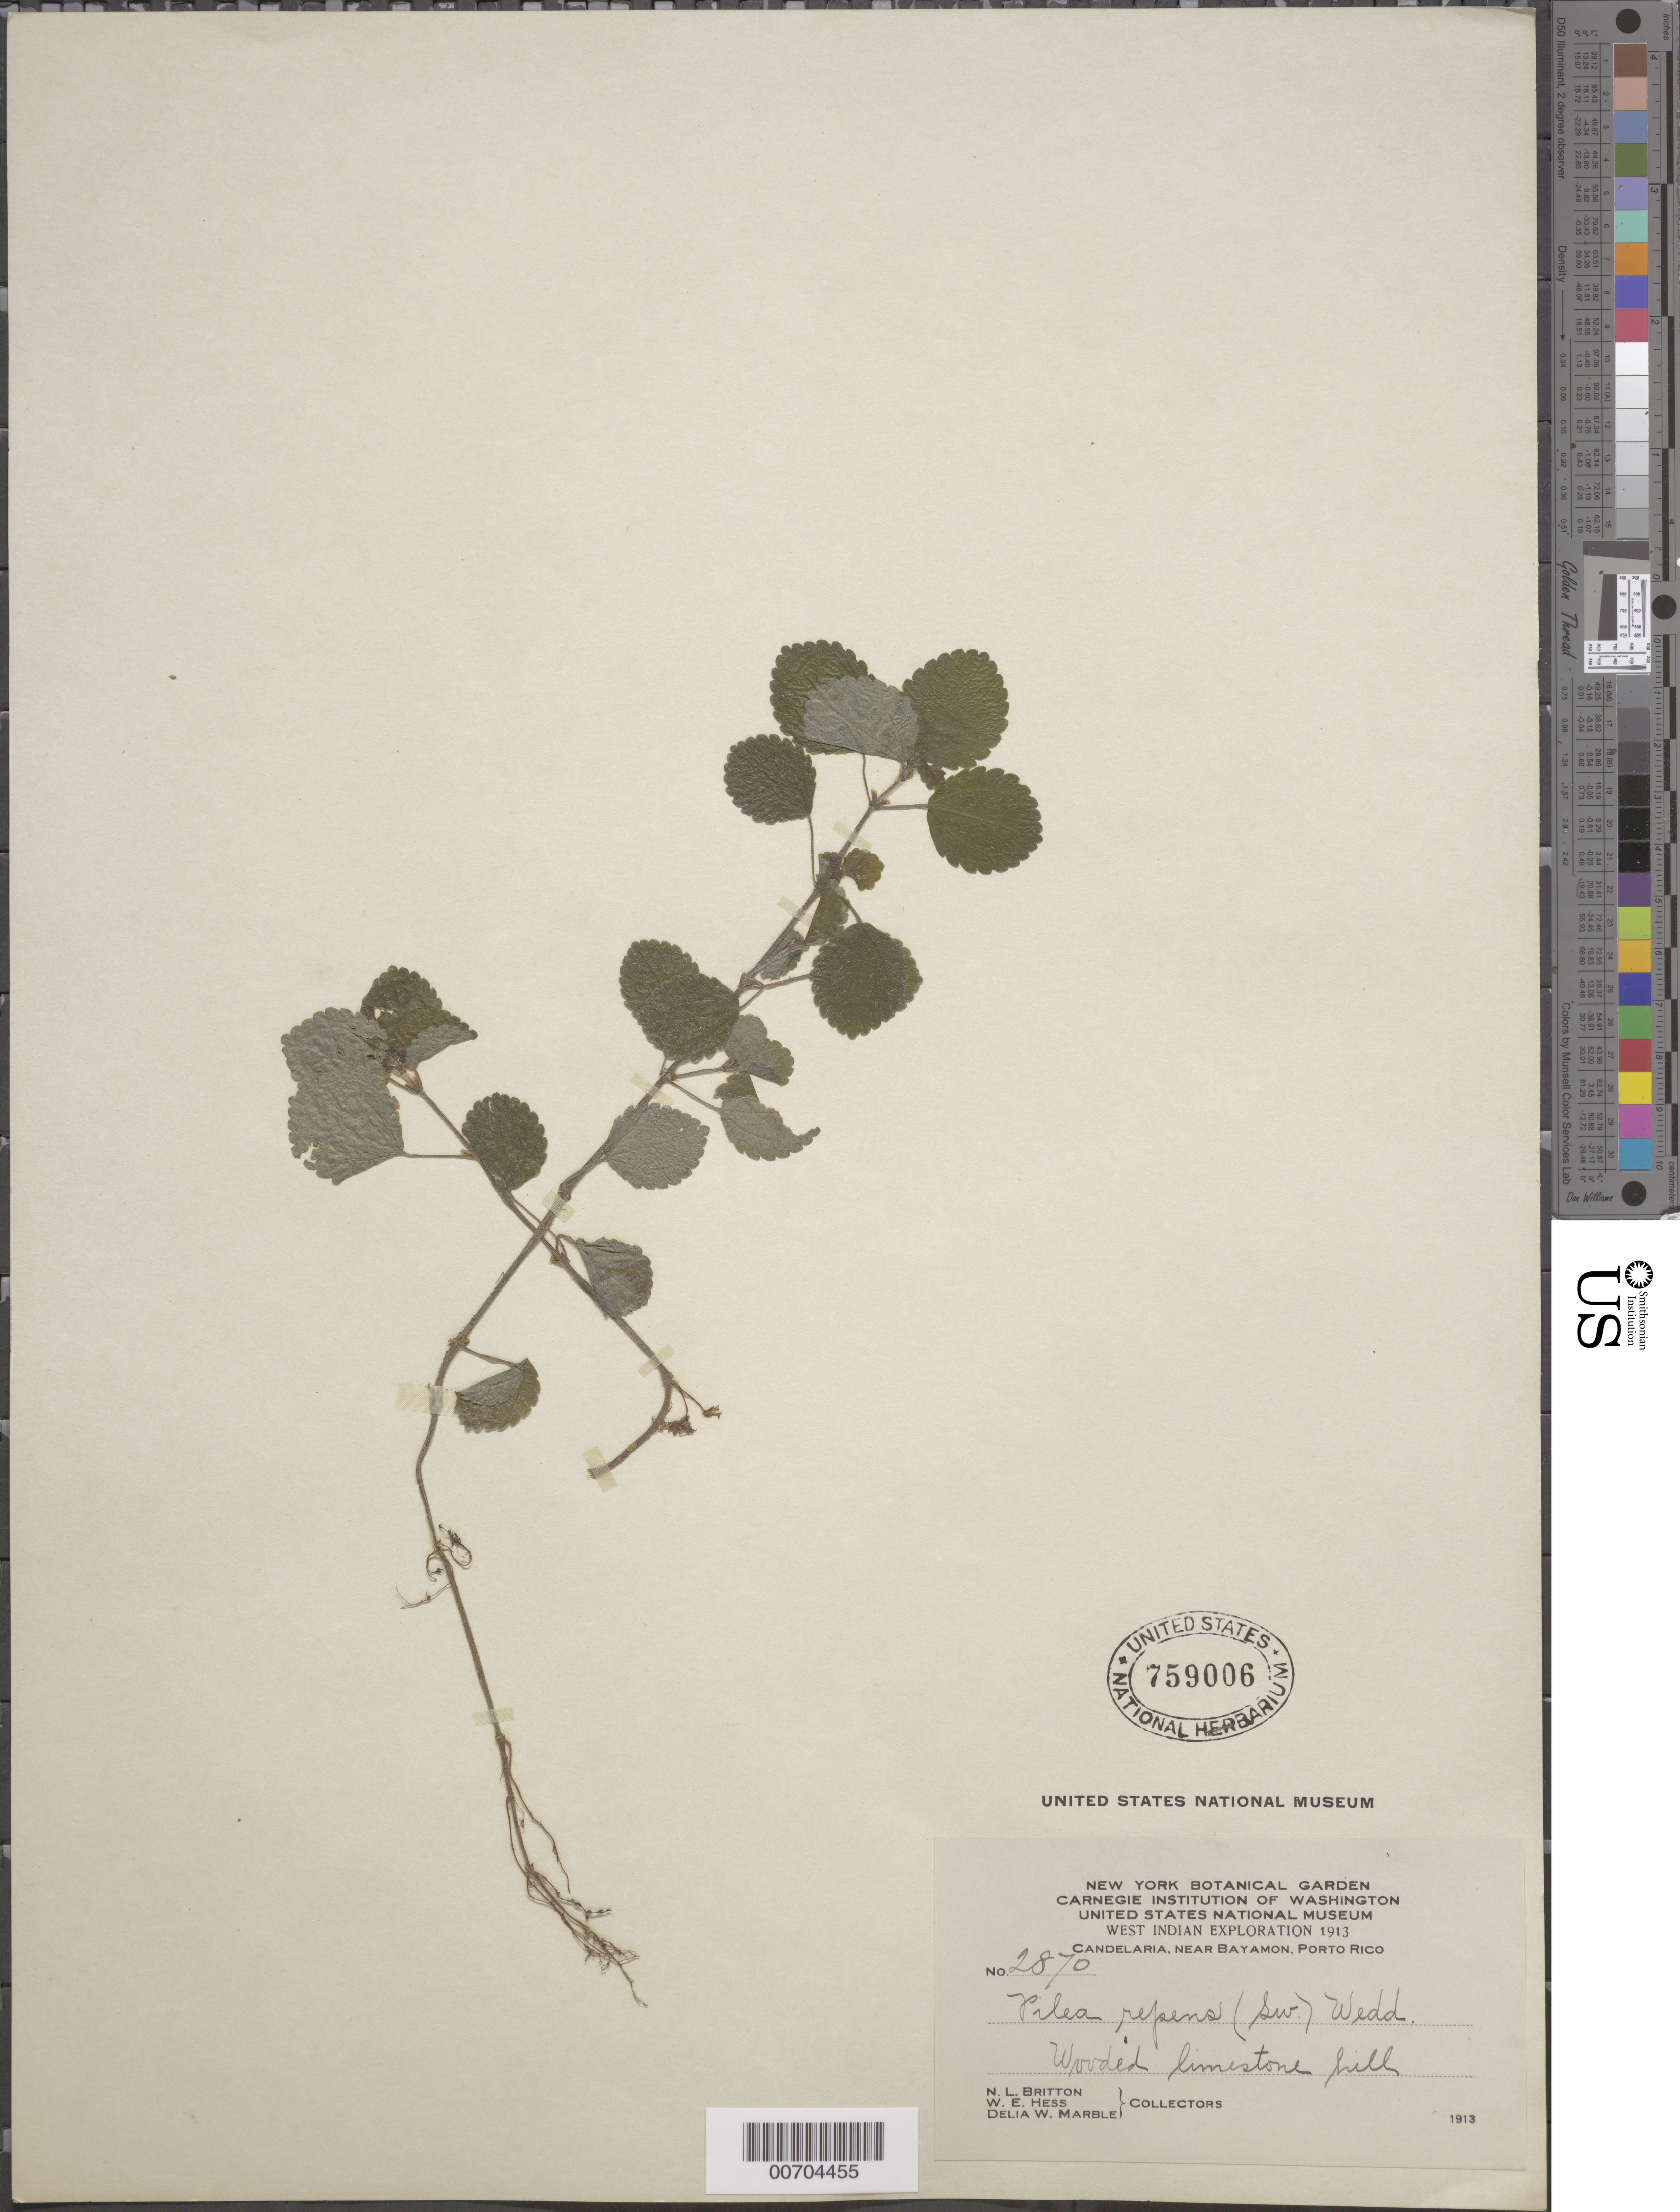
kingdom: Plantae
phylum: Tracheophyta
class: Magnoliopsida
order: Rosales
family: Urticaceae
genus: Pilea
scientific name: Pilea repens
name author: (Sw.) Wedd.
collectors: N. Britton, W. Hess & D. W. Marble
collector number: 2870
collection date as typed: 1913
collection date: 1913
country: Puerto Rico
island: Greater Antilles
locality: Candelaria, near Bayamon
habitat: Wooded limestone hill.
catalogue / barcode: US 759006